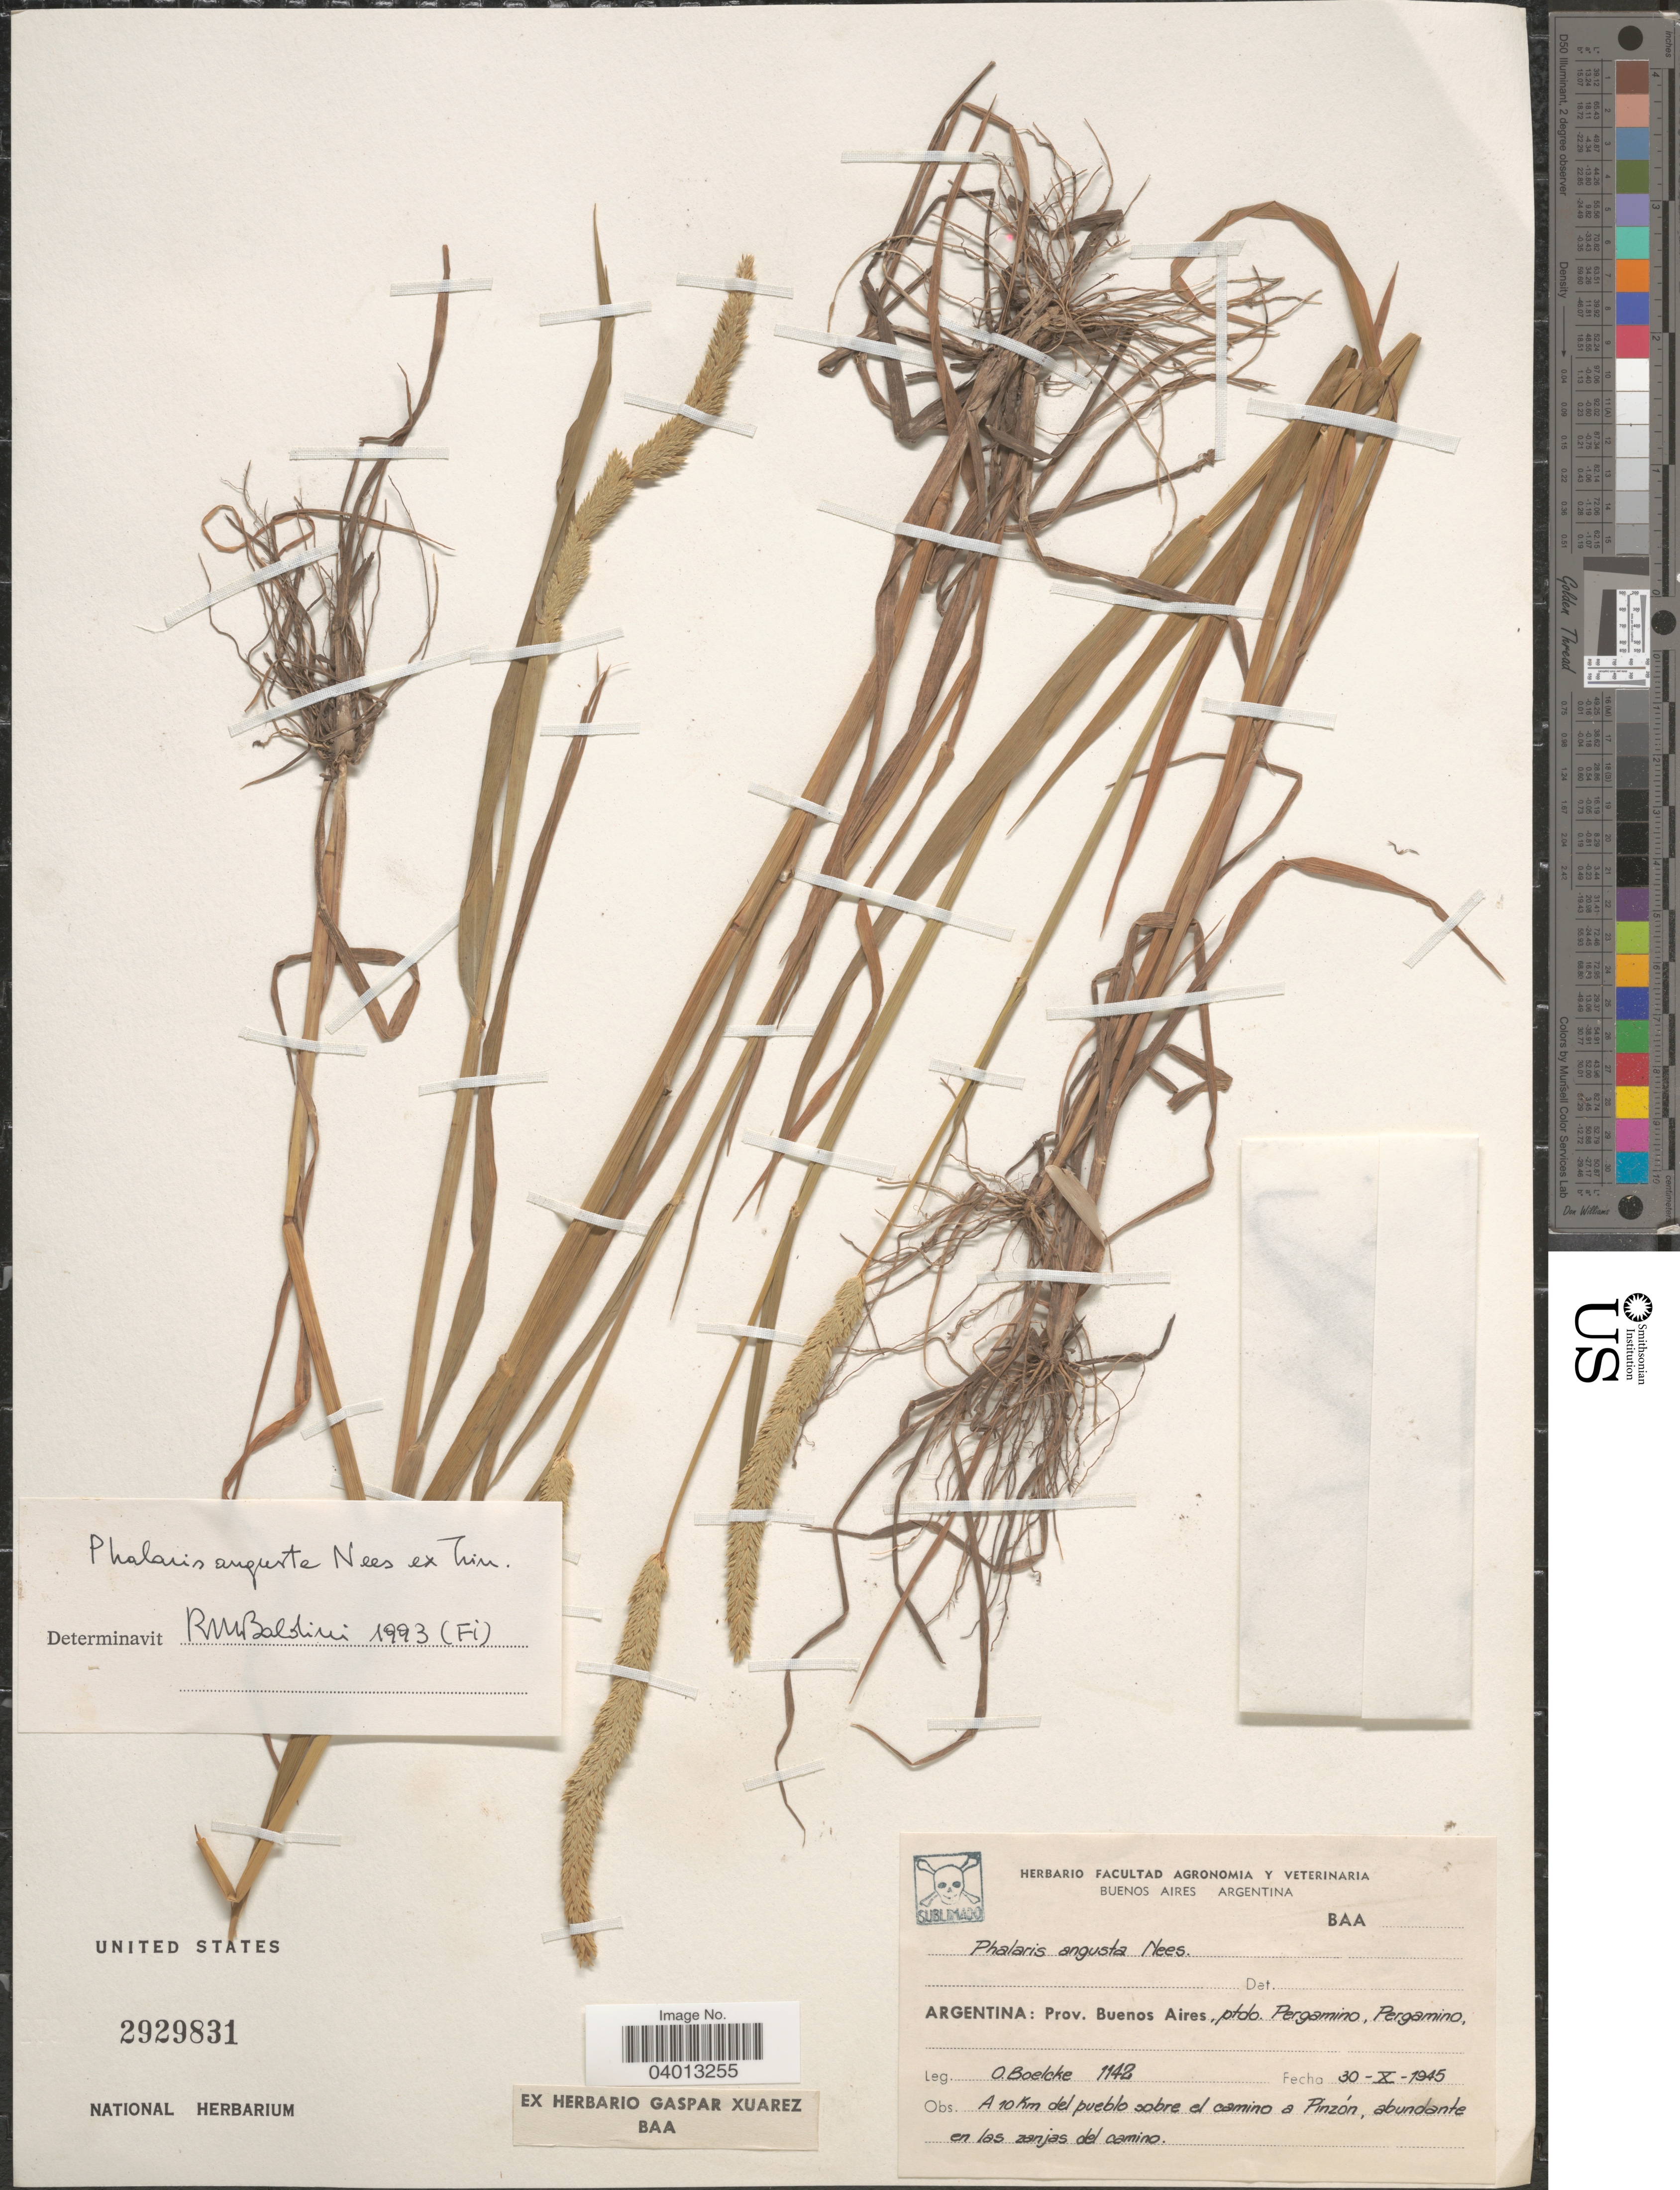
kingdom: Plantae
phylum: Tracheophyta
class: Liliopsida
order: Poales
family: Poaceae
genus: Phalaris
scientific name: Phalaris angusta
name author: Nees ex Trin.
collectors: O. Boelcke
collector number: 1142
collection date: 1945-10-30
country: Argentina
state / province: Buenos Aires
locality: Ptdo. Pergamino, Pergamino. A10 Km del pueblo sobre el camino a Pinzón.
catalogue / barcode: US 2929831